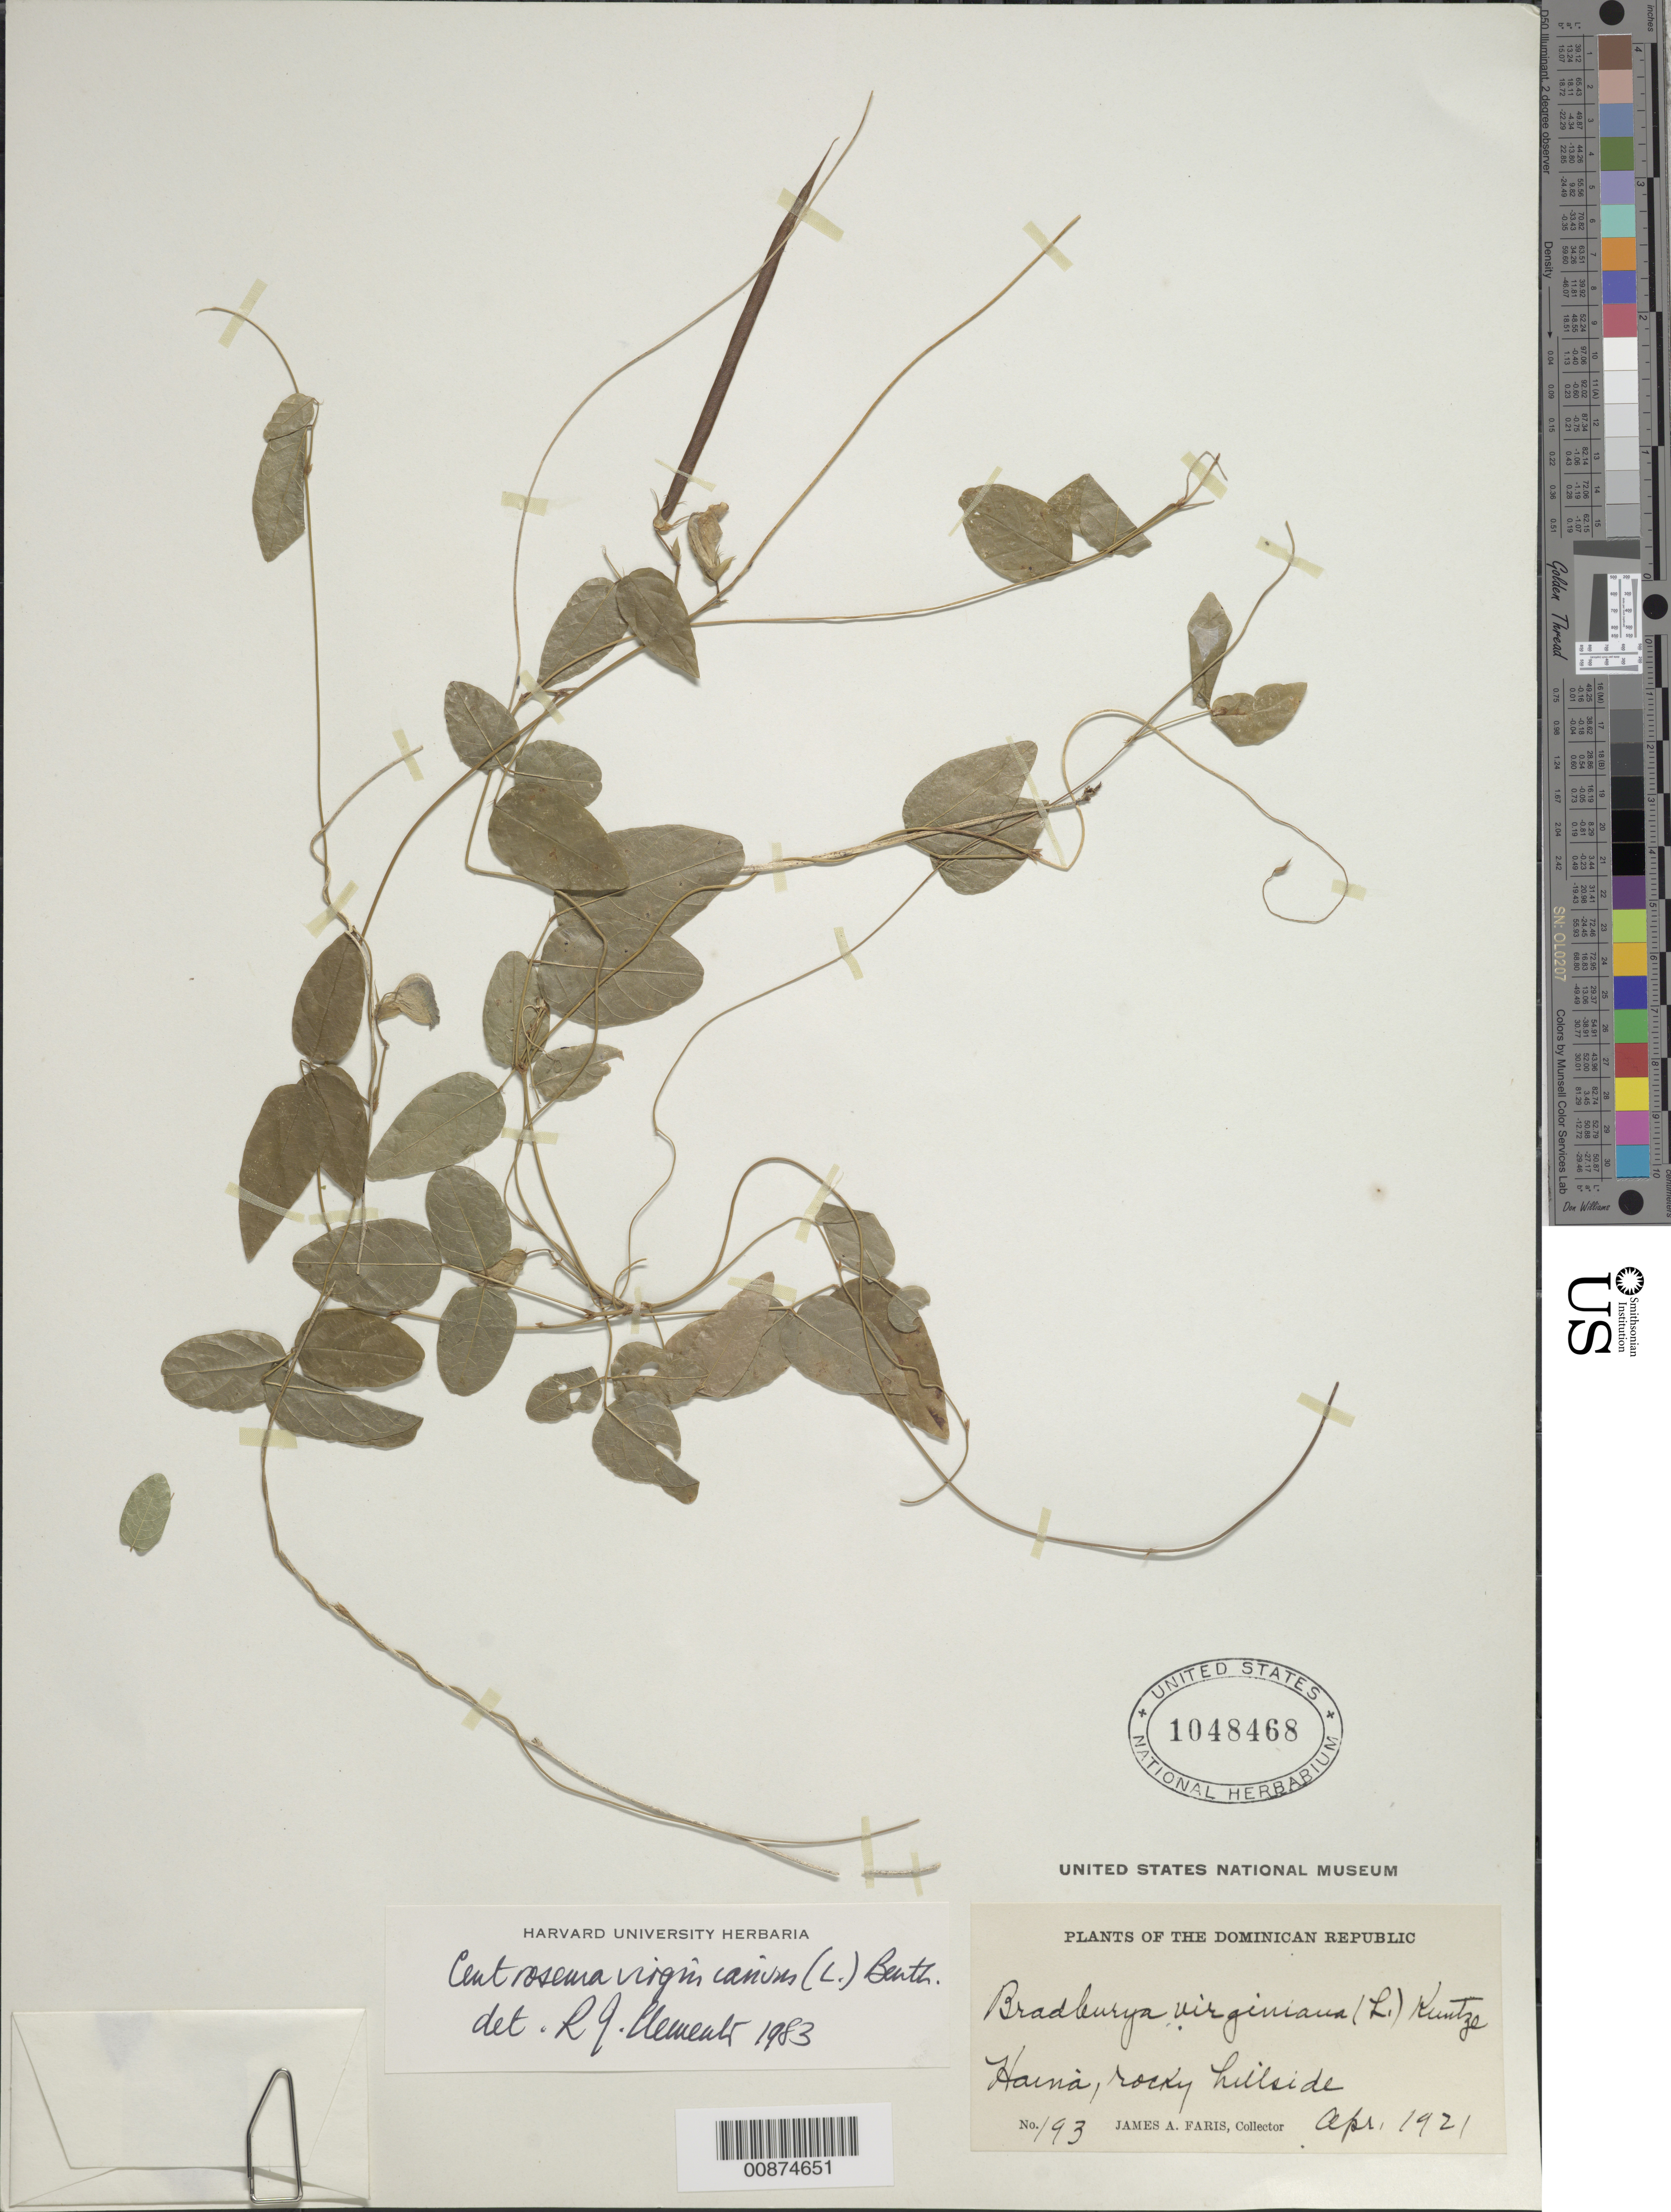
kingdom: Plantae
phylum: Tracheophyta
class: Magnoliopsida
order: Fabales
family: Fabaceae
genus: Centrosema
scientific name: Centrosema virginianum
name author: (L.) Benth.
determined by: Clements, R. J.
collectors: J. Faris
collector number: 193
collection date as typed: Apr 1921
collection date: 1921-04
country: Dominican Republic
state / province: San Cristóbal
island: Hispaniola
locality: Haina.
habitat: Rocky hillside.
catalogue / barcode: US 1048468